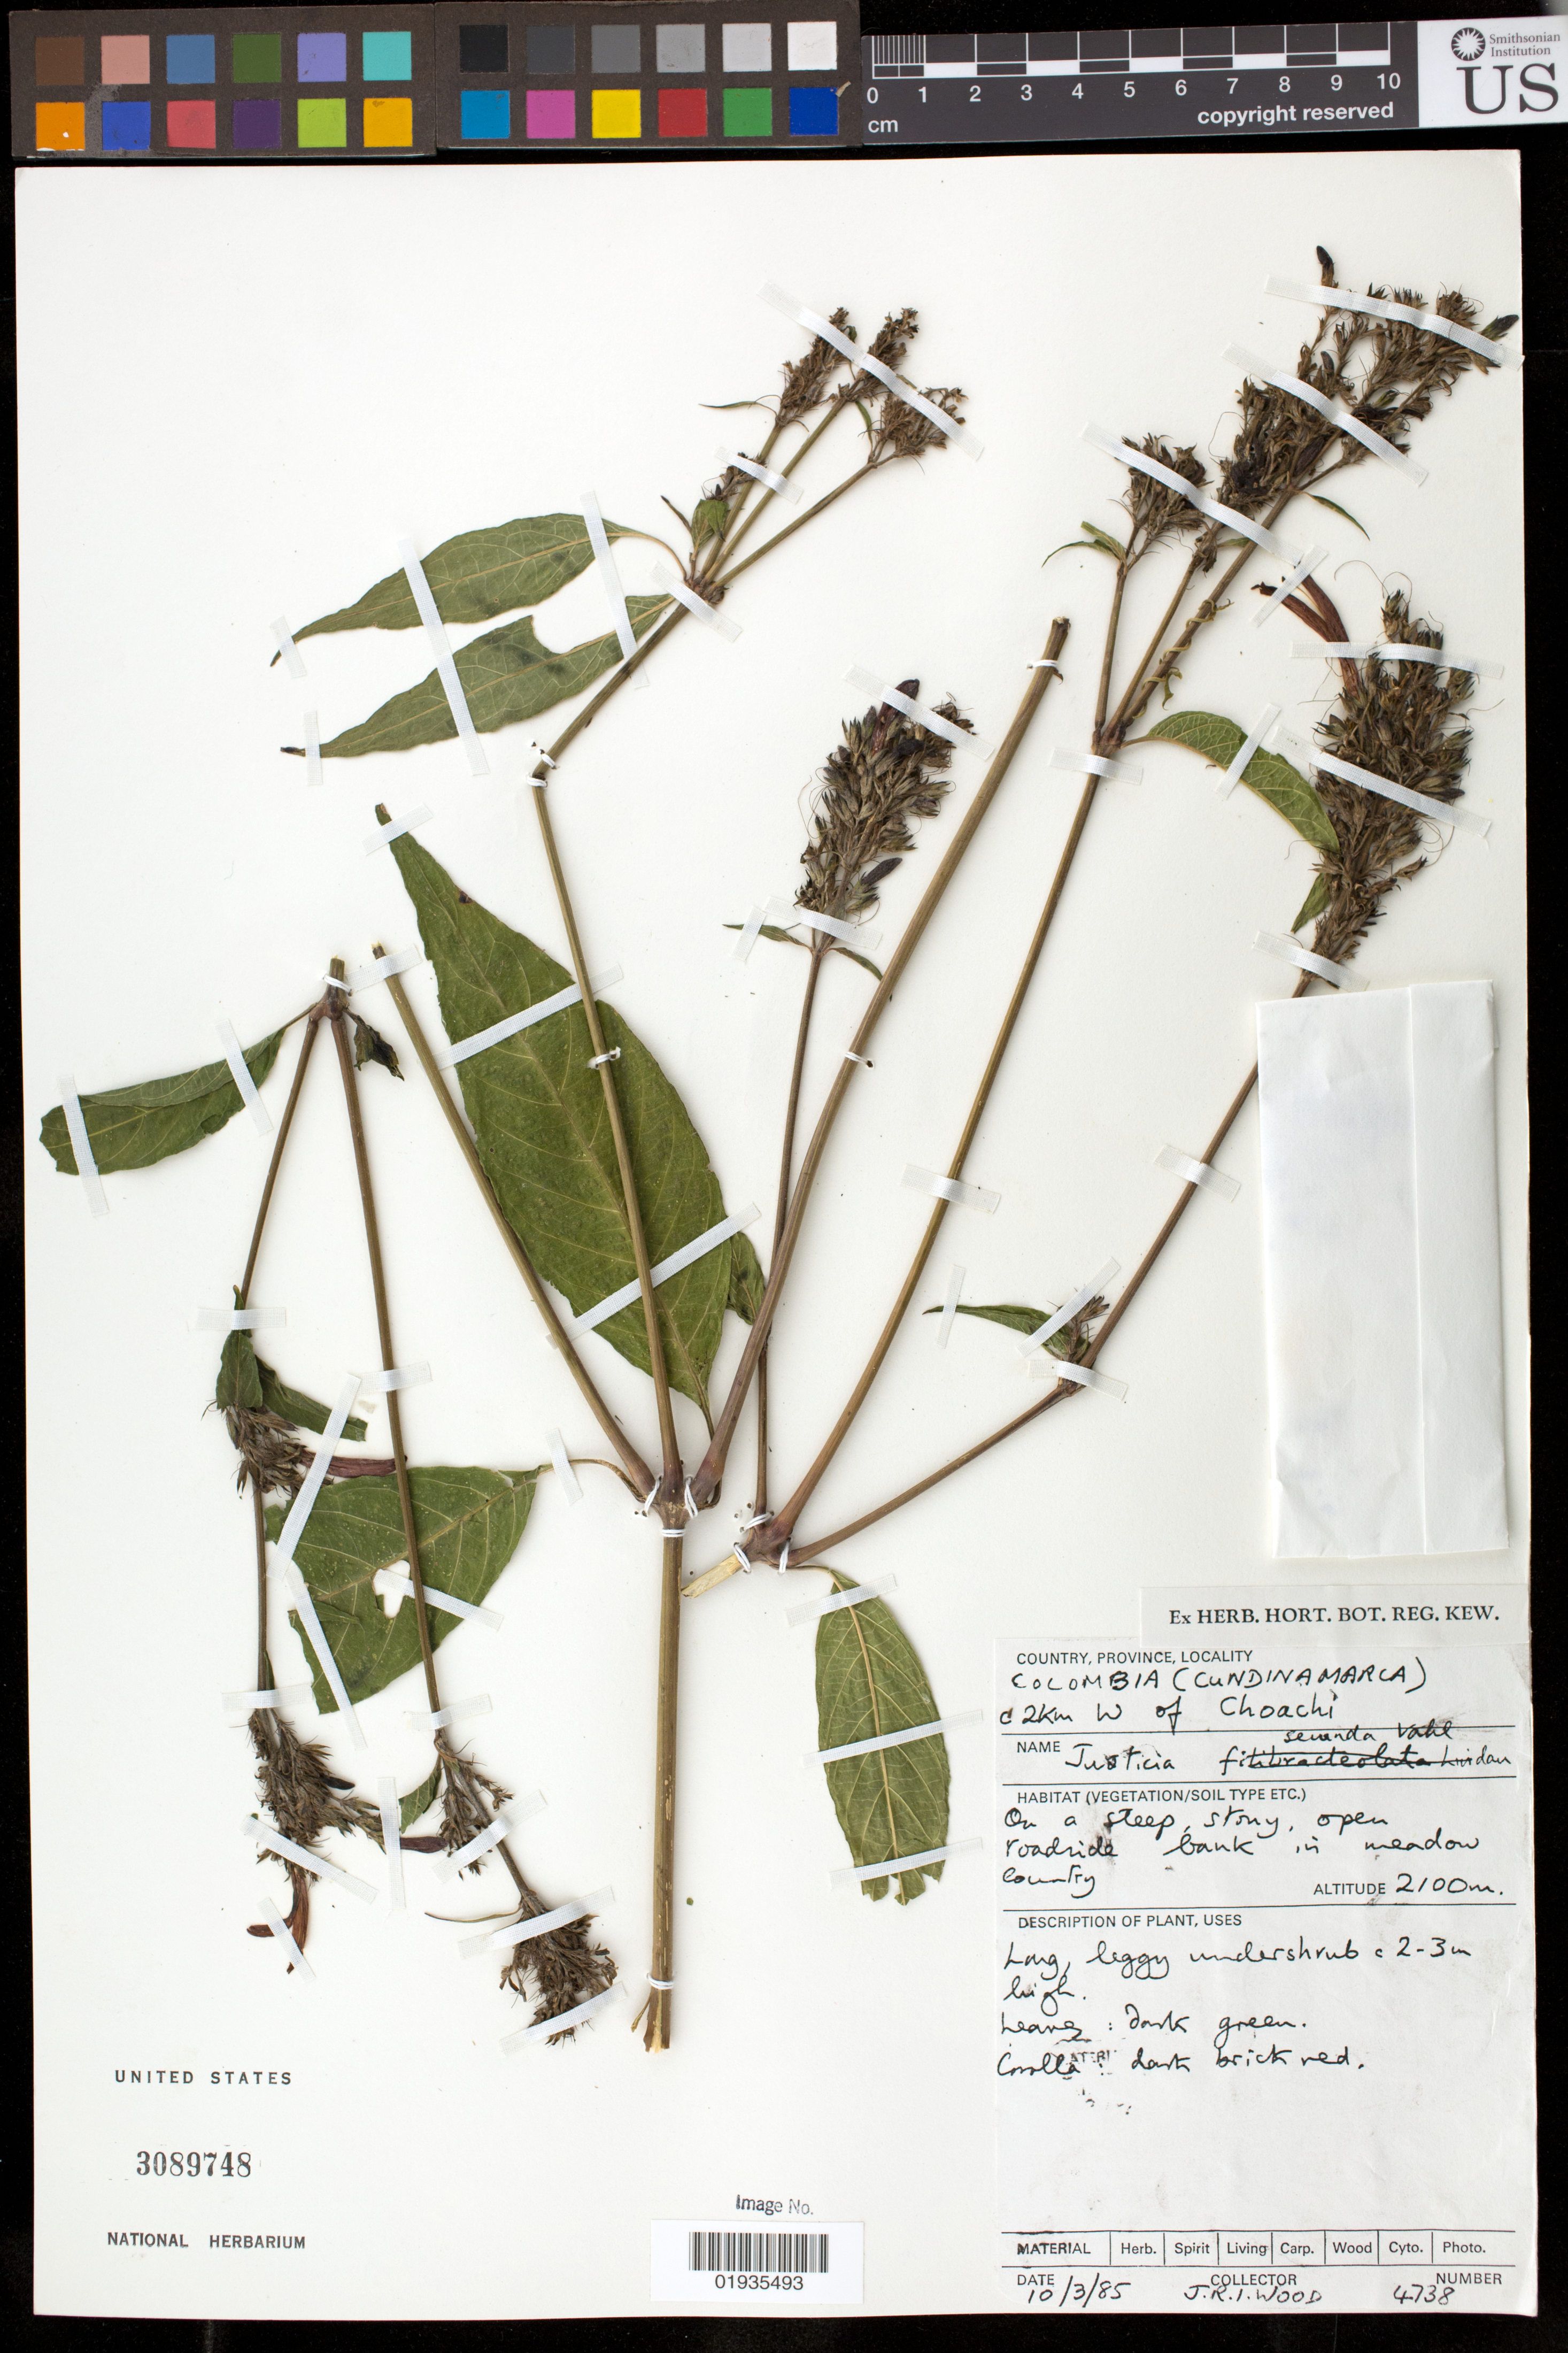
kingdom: Plantae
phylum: Tracheophyta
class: Magnoliopsida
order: Lamiales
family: Acanthaceae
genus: Justicia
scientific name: Justicia secunda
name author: Vahl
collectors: J. R. I. Wood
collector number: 4738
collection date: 1985-03-10 or 1985-10-03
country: Colombia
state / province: Cundinamarca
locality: c. 2km W of Choachi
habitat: On a steep, stony, open roadside bank in meadow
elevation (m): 2100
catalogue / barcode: US 3089748